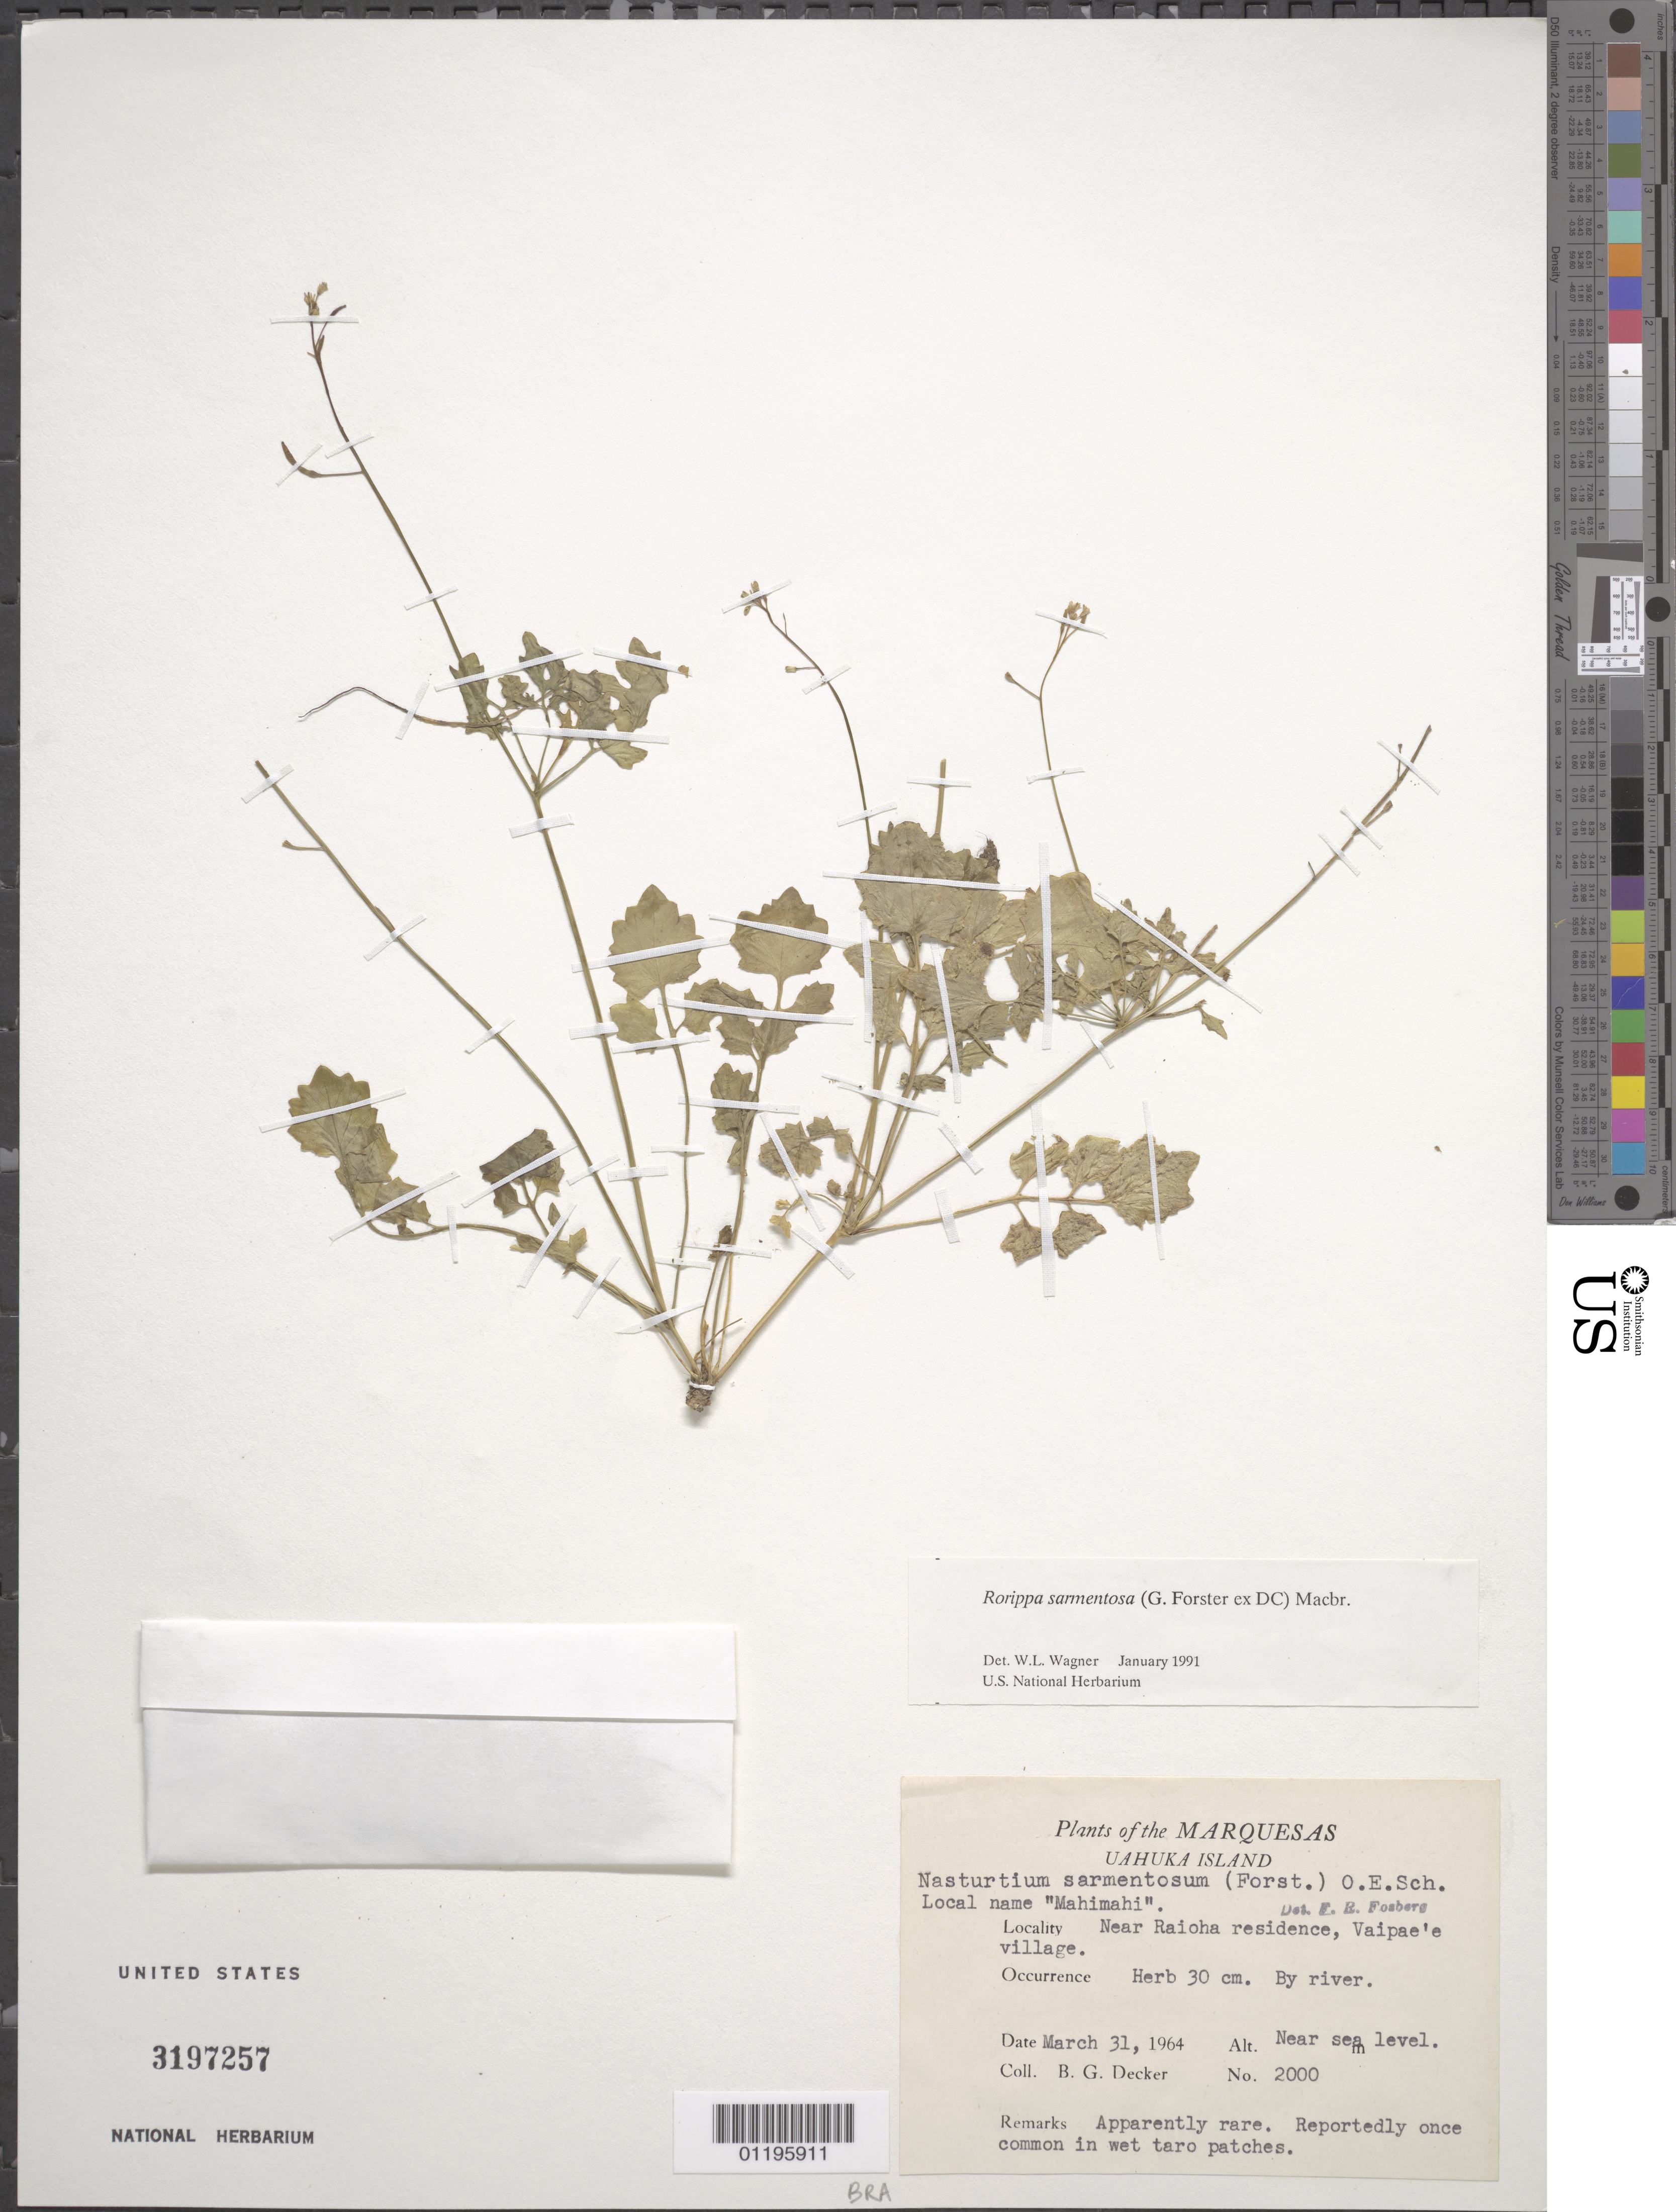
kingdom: Plantae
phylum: Tracheophyta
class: Magnoliopsida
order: Brassicales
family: Brassicaceae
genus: Rorippa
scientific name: Rorippa sarmentosa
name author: (Sol. ex G. Forst.) J.F. Macbr.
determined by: Al-Shehbaz, I. A., (MO), Missouri Botanical Garden (UNITED STATES)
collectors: B. G. Decker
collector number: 2000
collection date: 1964-03-31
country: French Polynesia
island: Ua Huka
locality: Vaipae'e village, near Raioha residence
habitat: By river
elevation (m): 0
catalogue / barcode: US 3197257